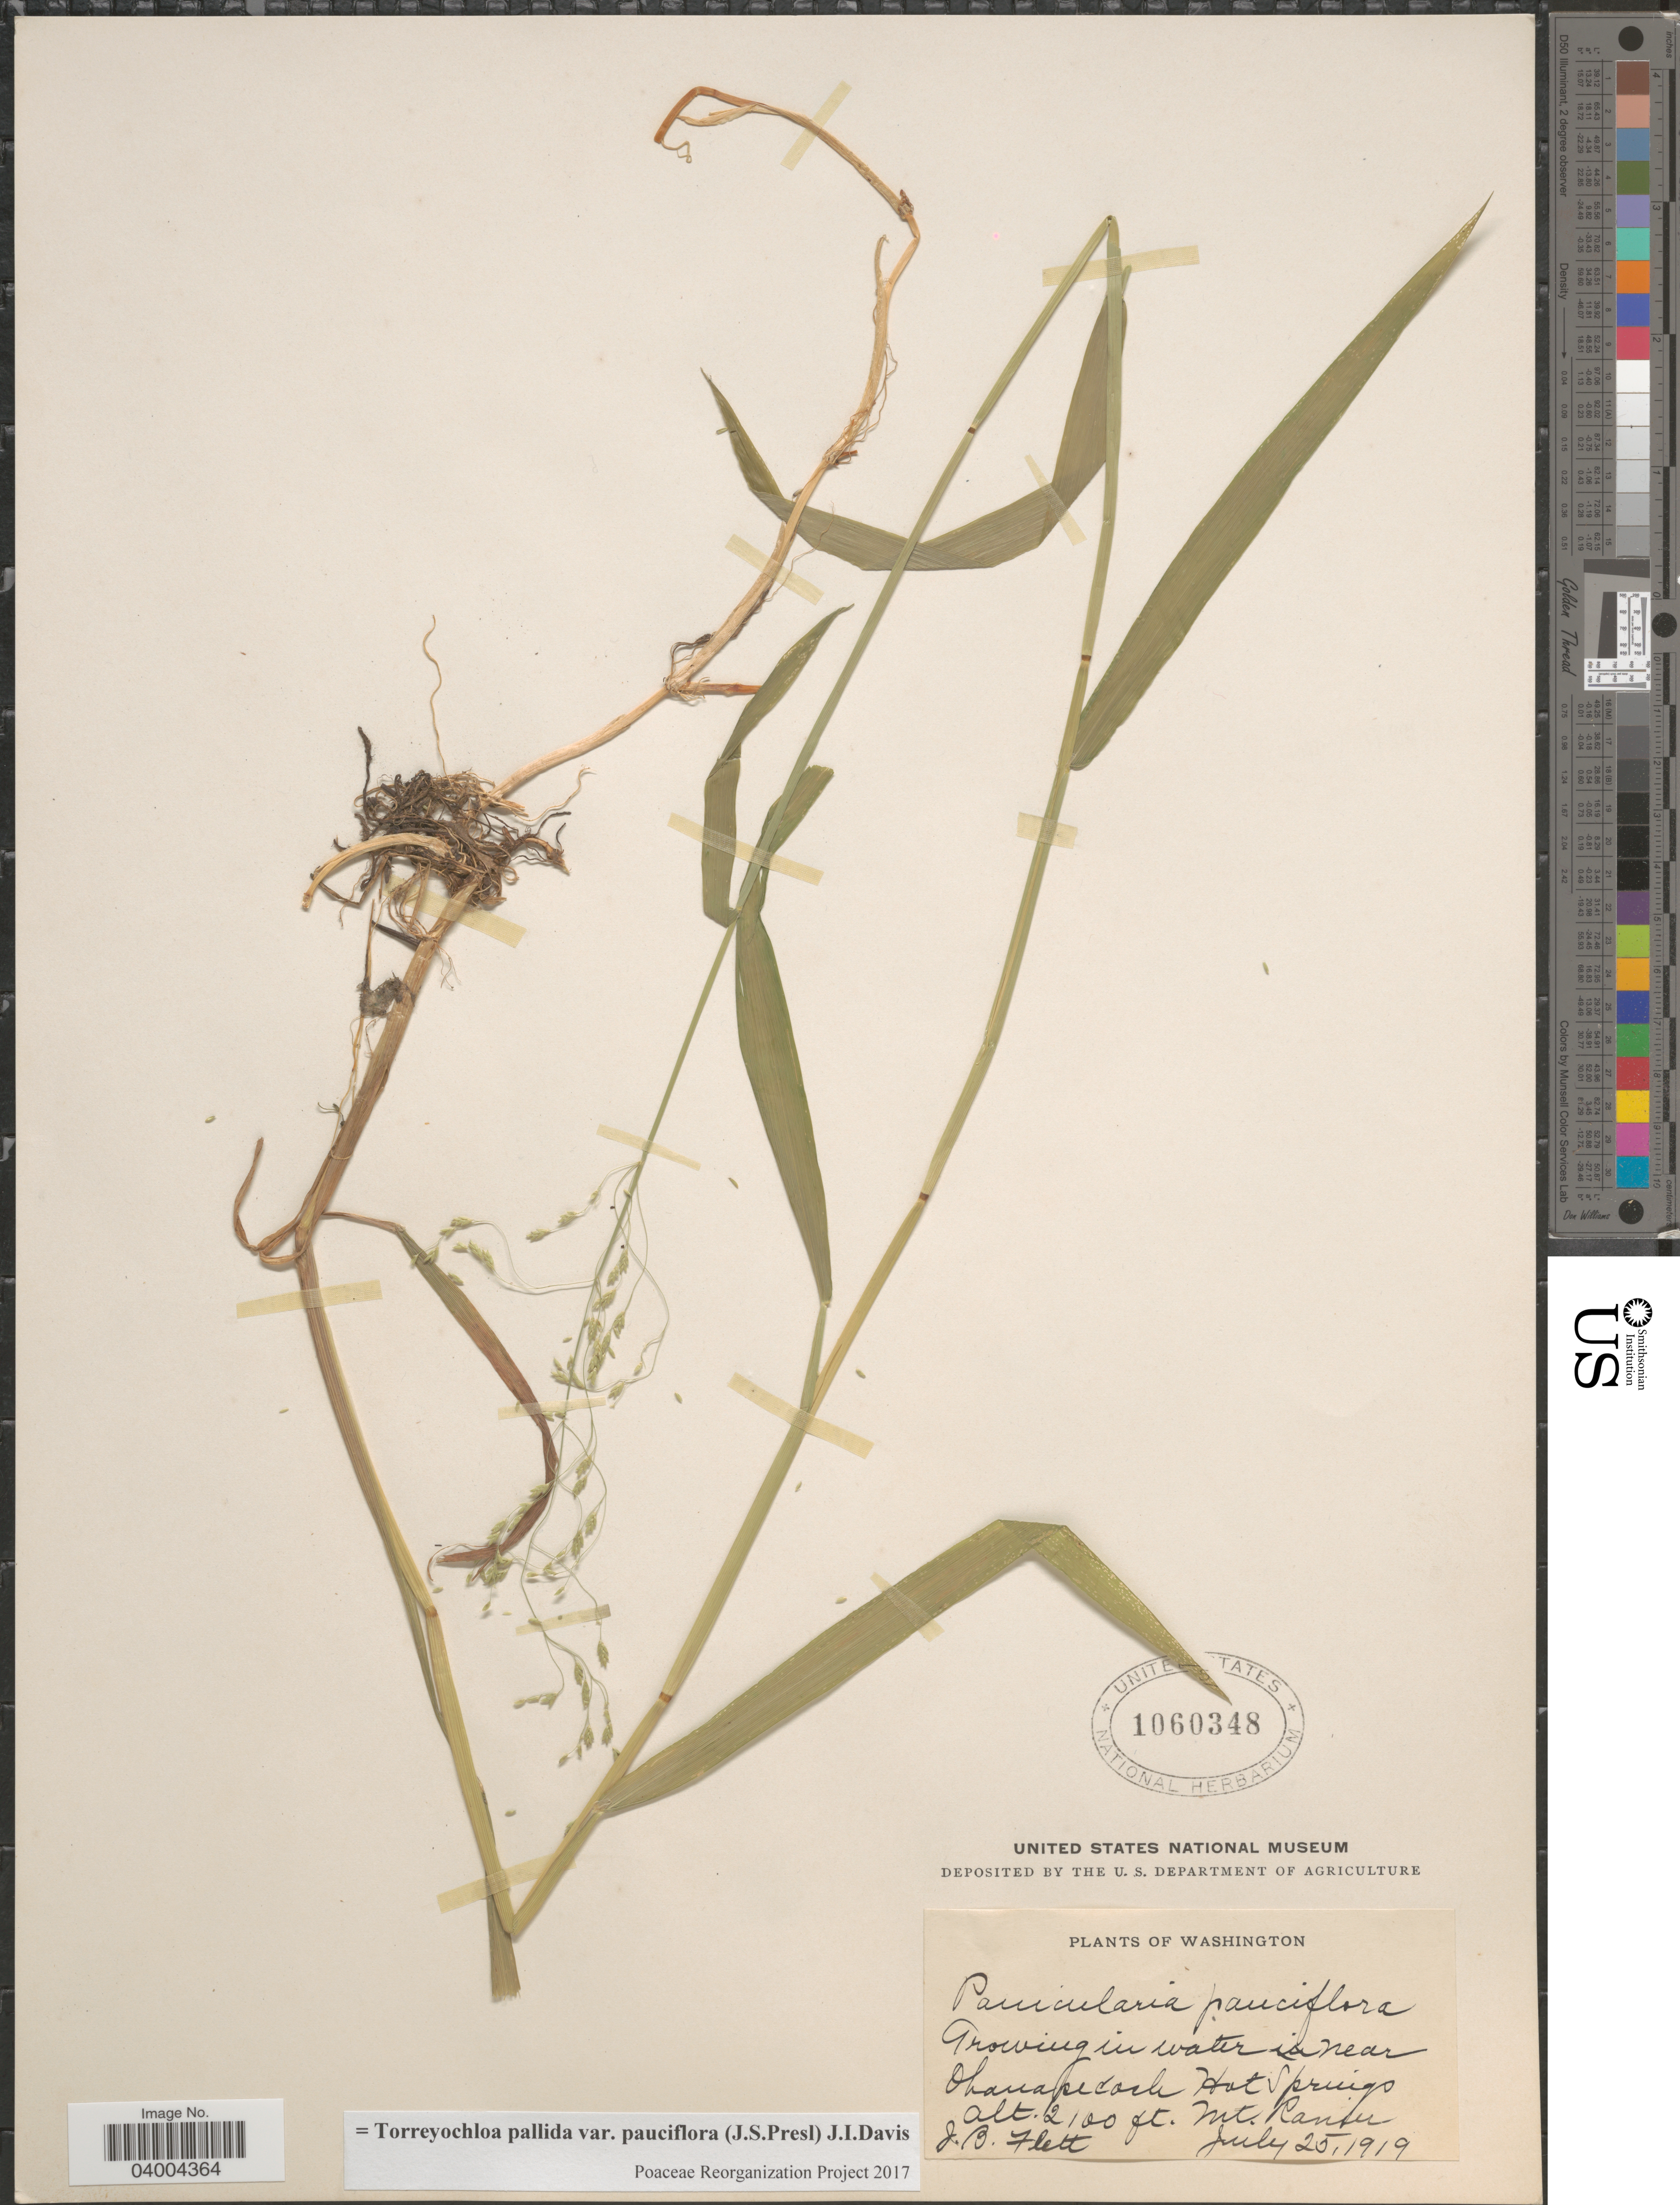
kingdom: Plantae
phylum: Tracheophyta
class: Liliopsida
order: Poales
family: Poaceae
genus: Torreyochloa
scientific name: Torreyochloa pallida var. pauciflora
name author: (J. Presl) J.I. Davis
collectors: J. Flett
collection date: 1919-07-25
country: United States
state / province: Washington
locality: In water near Ohanapecosh Hot Springs. Mt. Ranier.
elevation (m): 640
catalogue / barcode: US 1060348